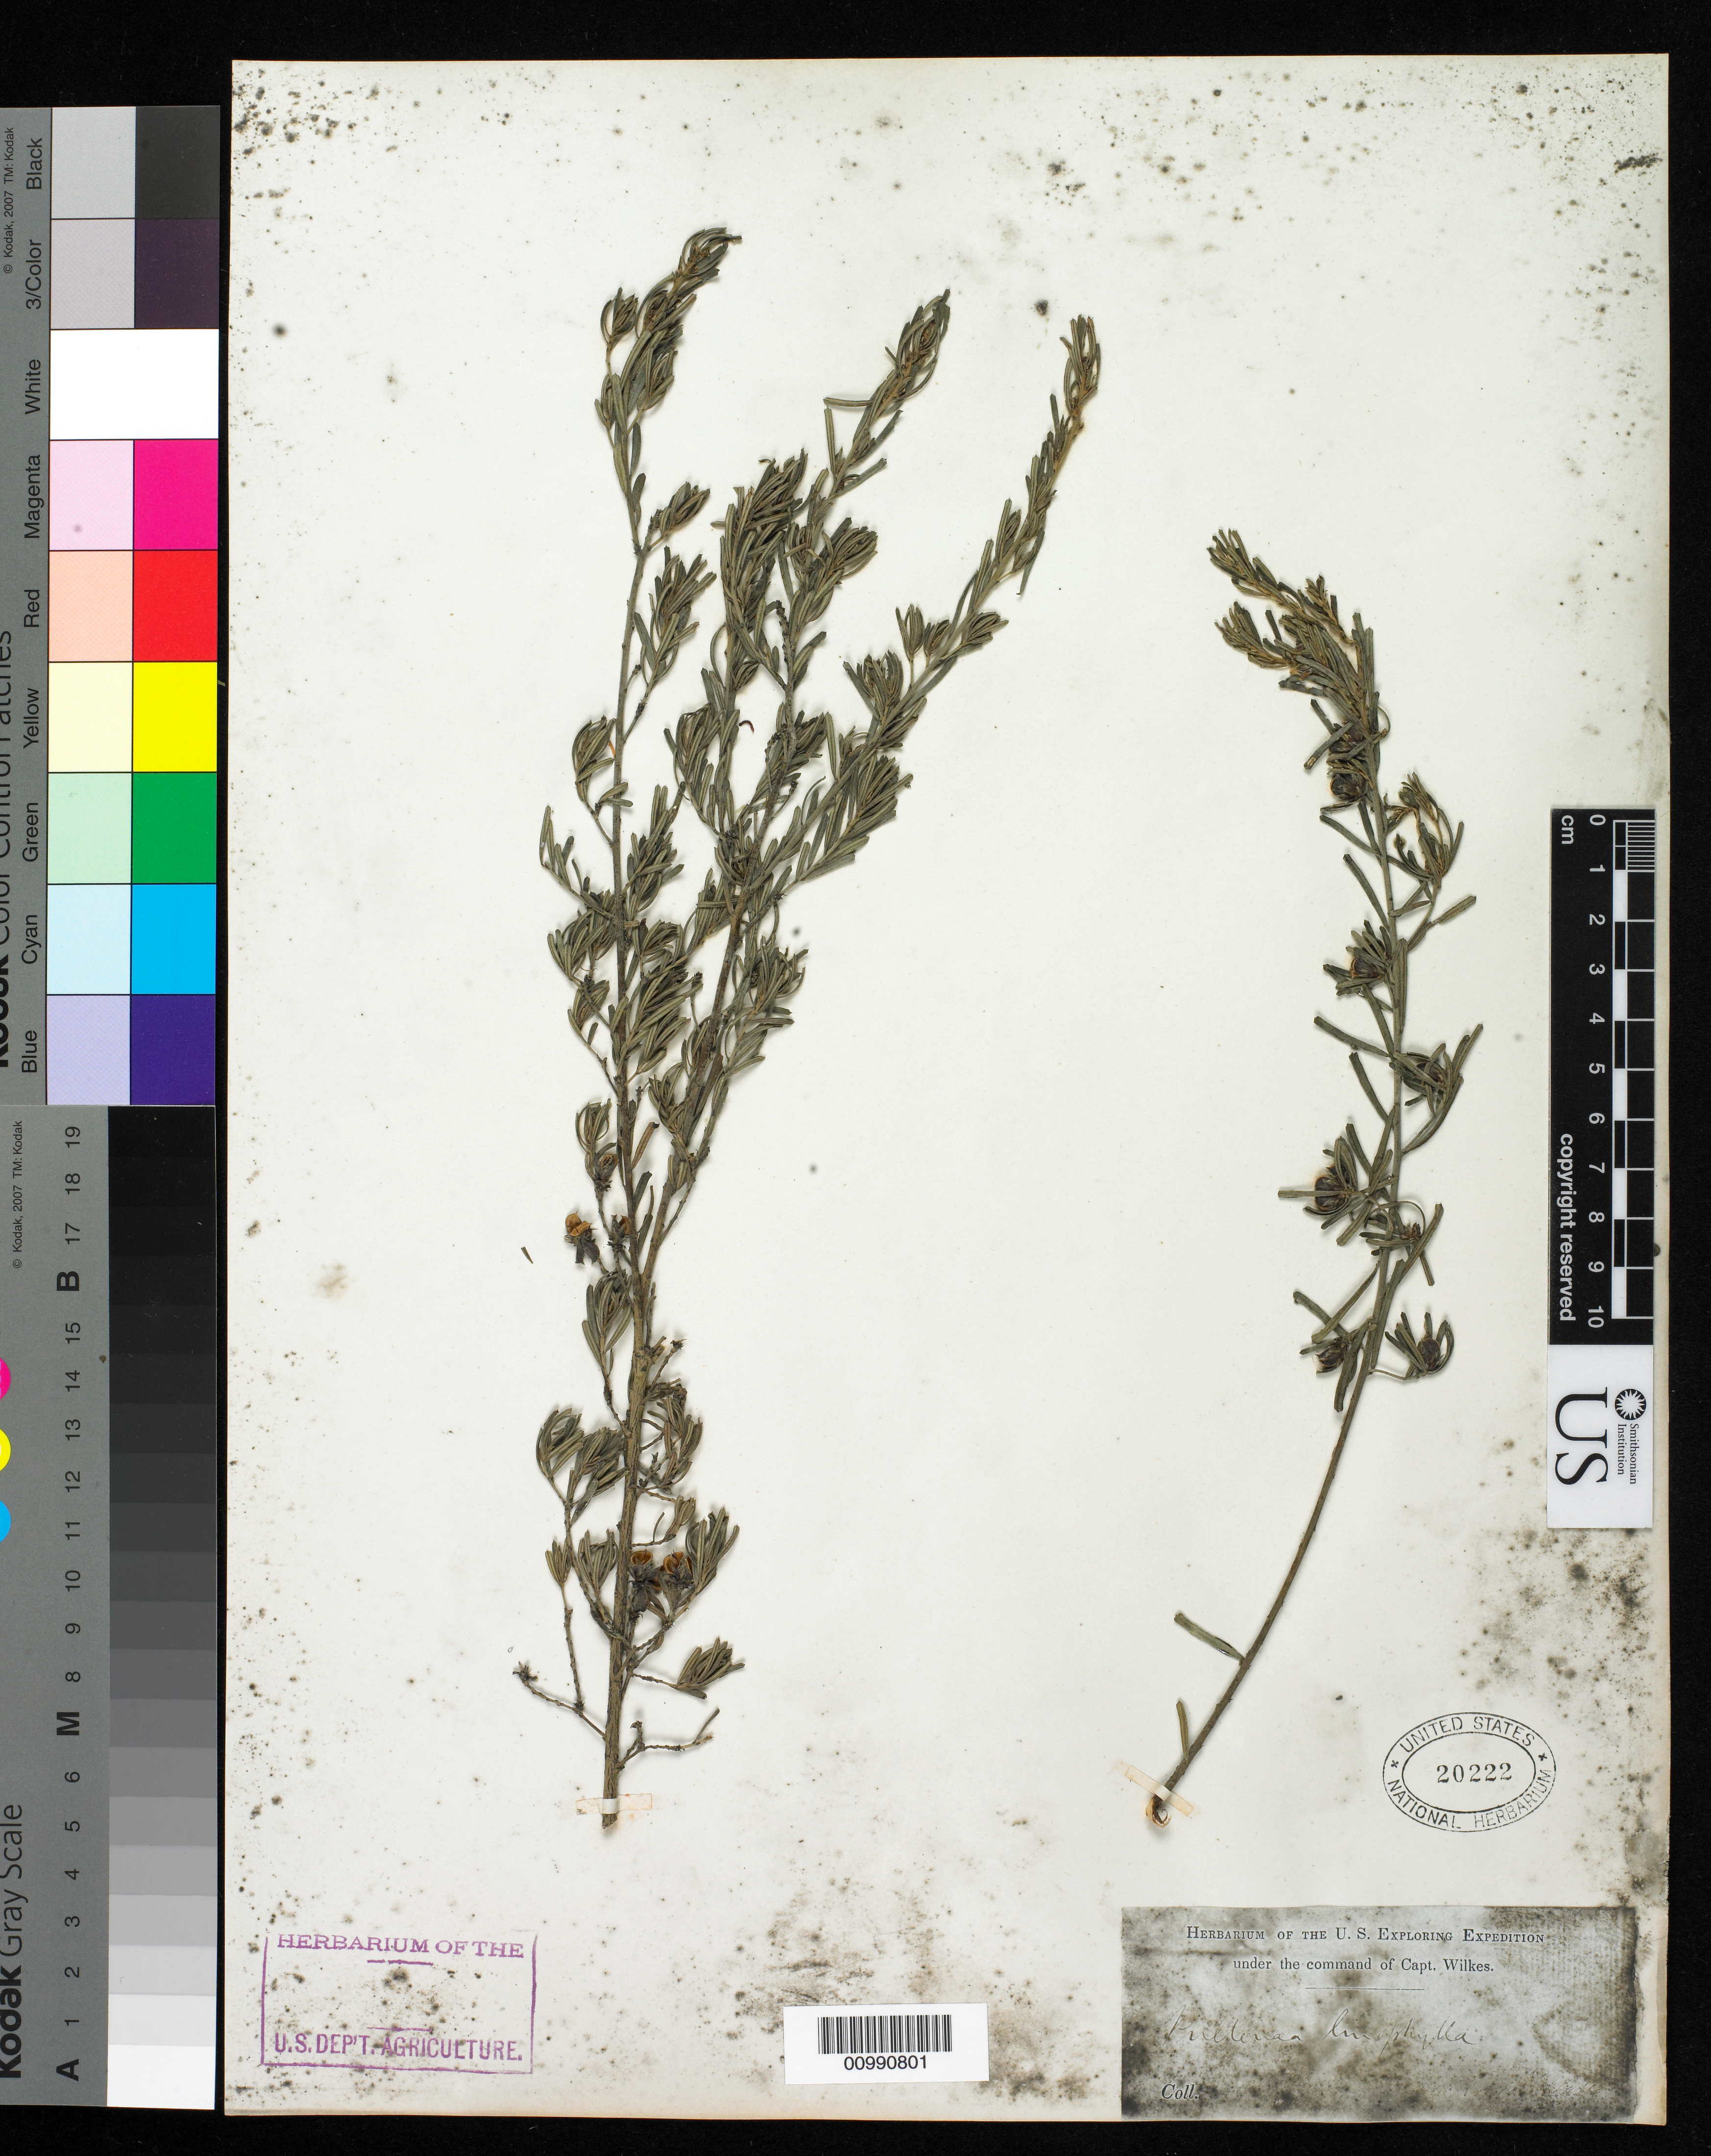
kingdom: Plantae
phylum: Tracheophyta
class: Magnoliopsida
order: Fabales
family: Fabaceae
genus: Pultenaea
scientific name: Pultenaea linophylla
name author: Schrad.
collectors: Wilkes Explor. Exped.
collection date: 1838/1842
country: Australia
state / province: New South Wales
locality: New South Wales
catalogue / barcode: US 20222